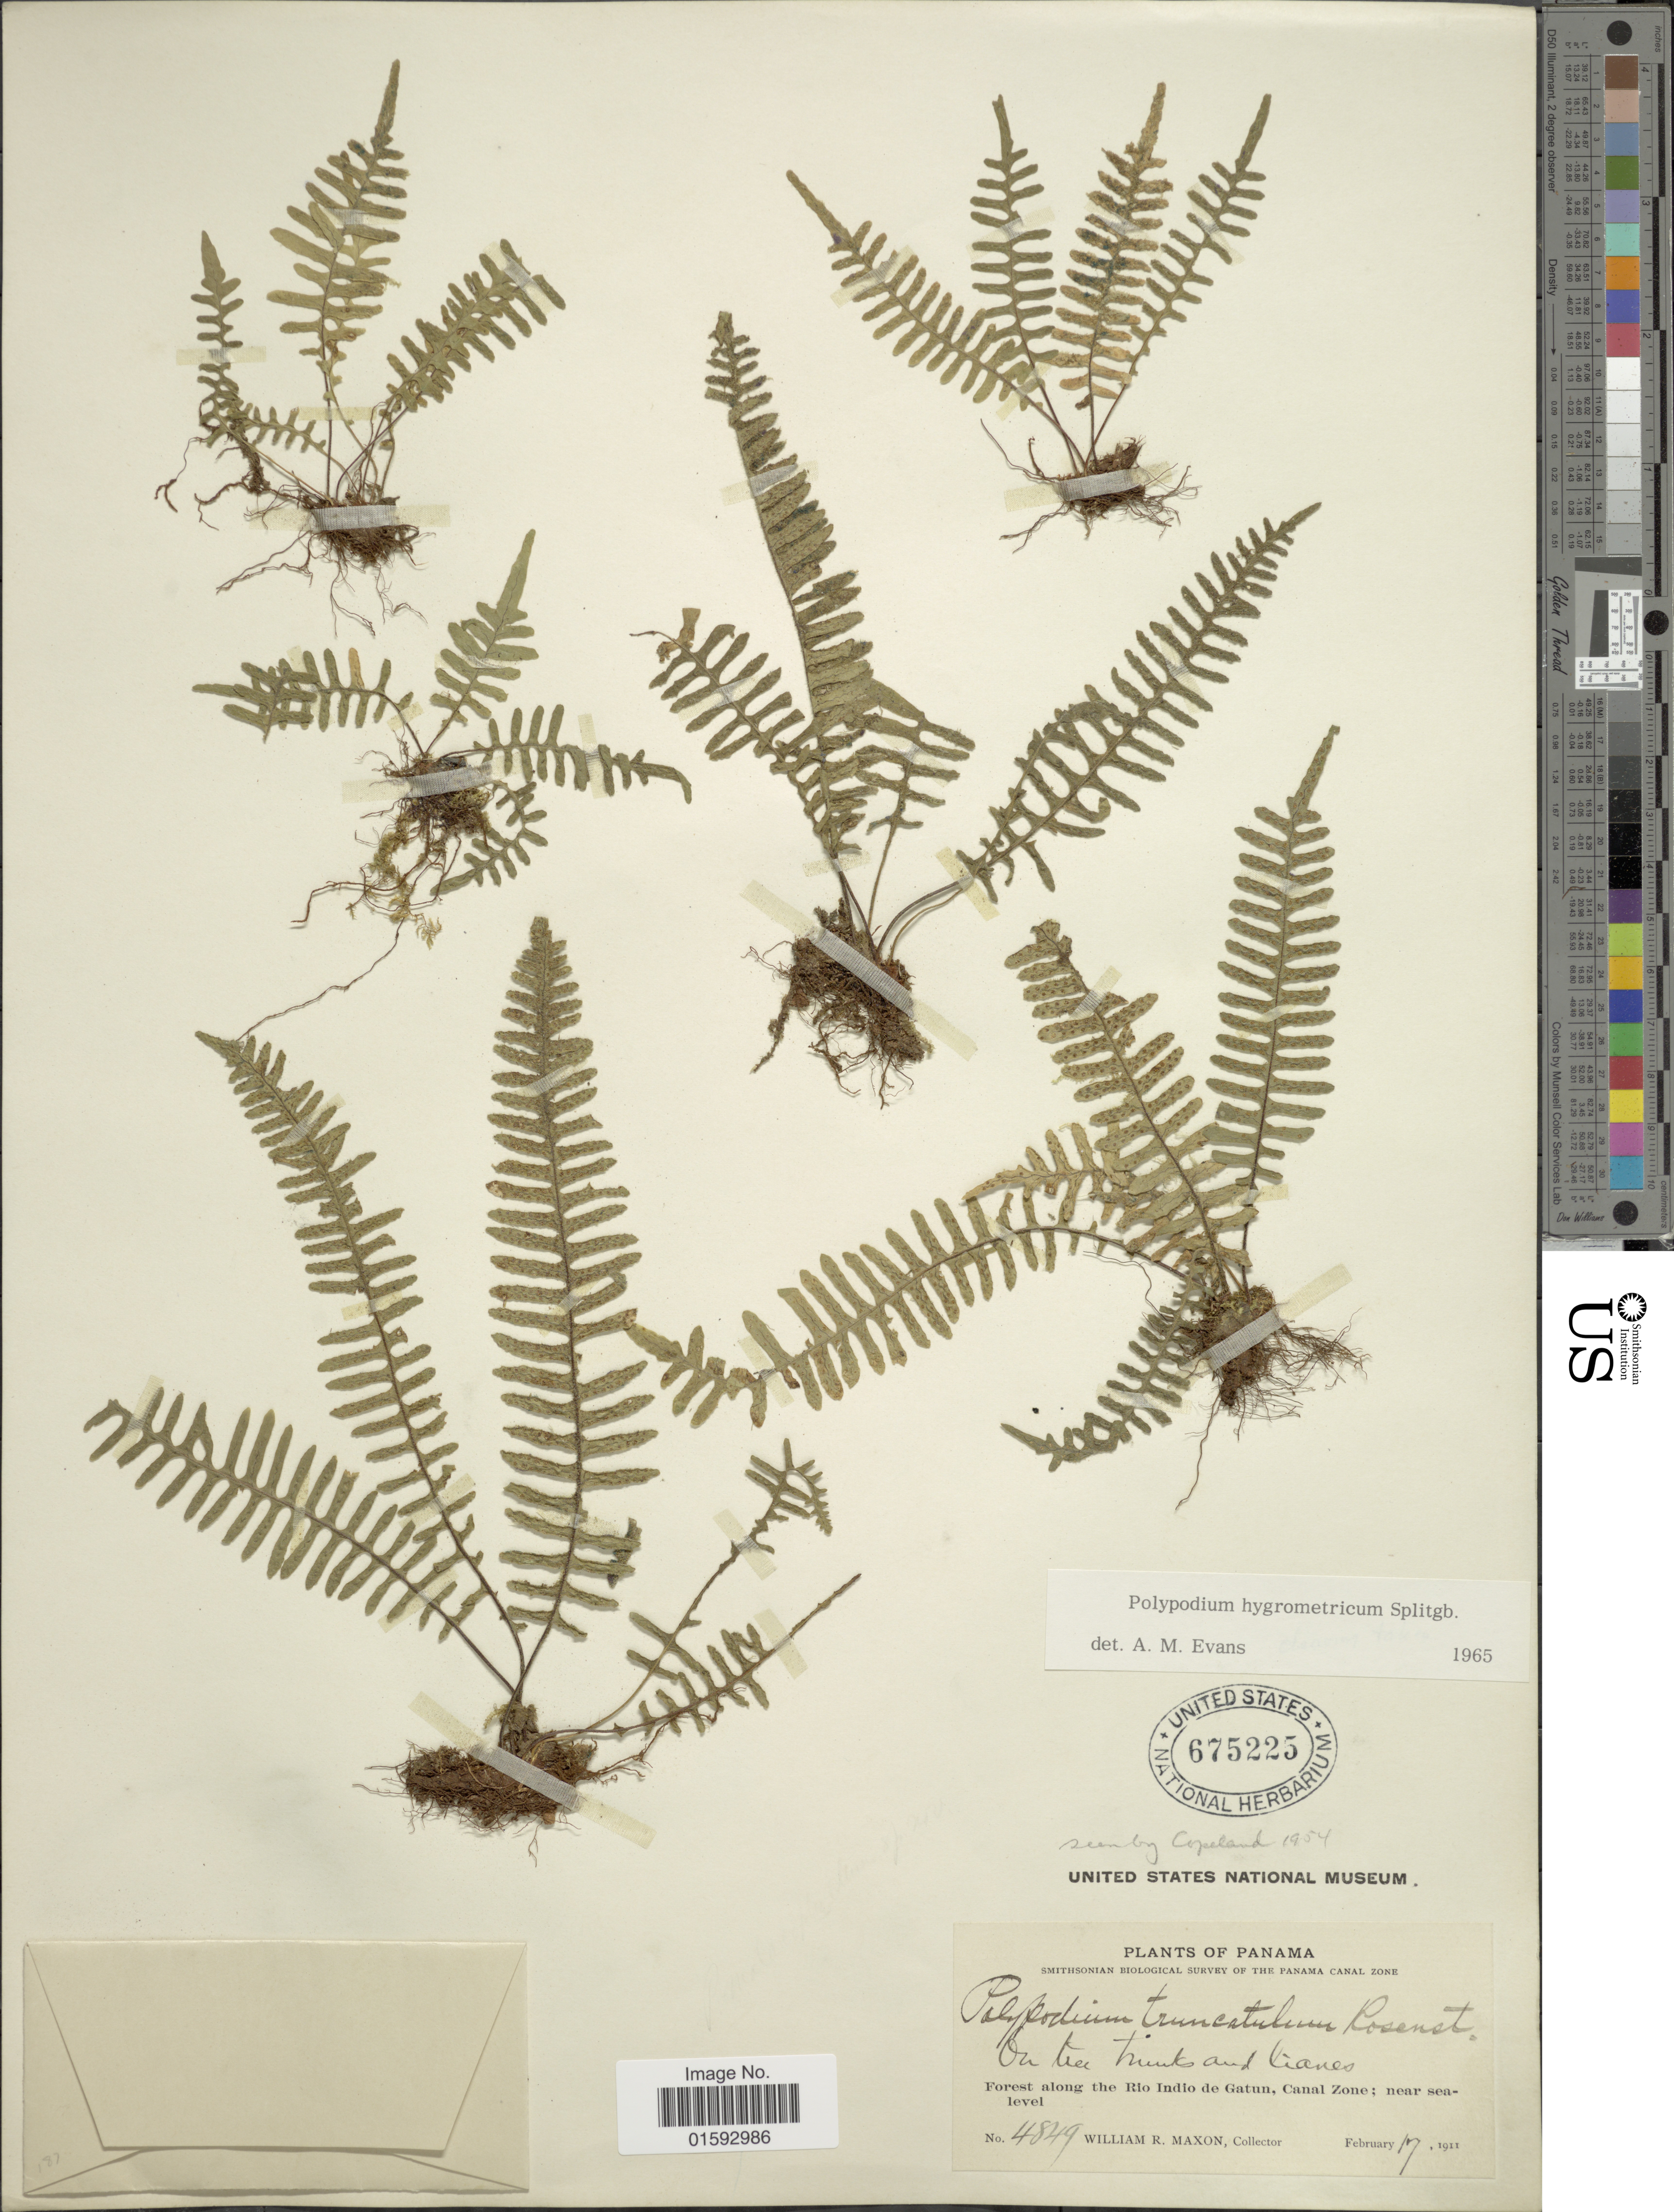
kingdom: Plantae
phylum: Tracheophyta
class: Polypodiopsida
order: Polypodiales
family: Polypodiaceae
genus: Pecluma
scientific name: Pecluma hygrometrica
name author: (Splitg.) M.G. Price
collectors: W. R. Maxon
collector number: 4849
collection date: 1911-02-17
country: Panama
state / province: Colón / Panamá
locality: Forest along the Rio Indio Gatun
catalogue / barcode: US 675225